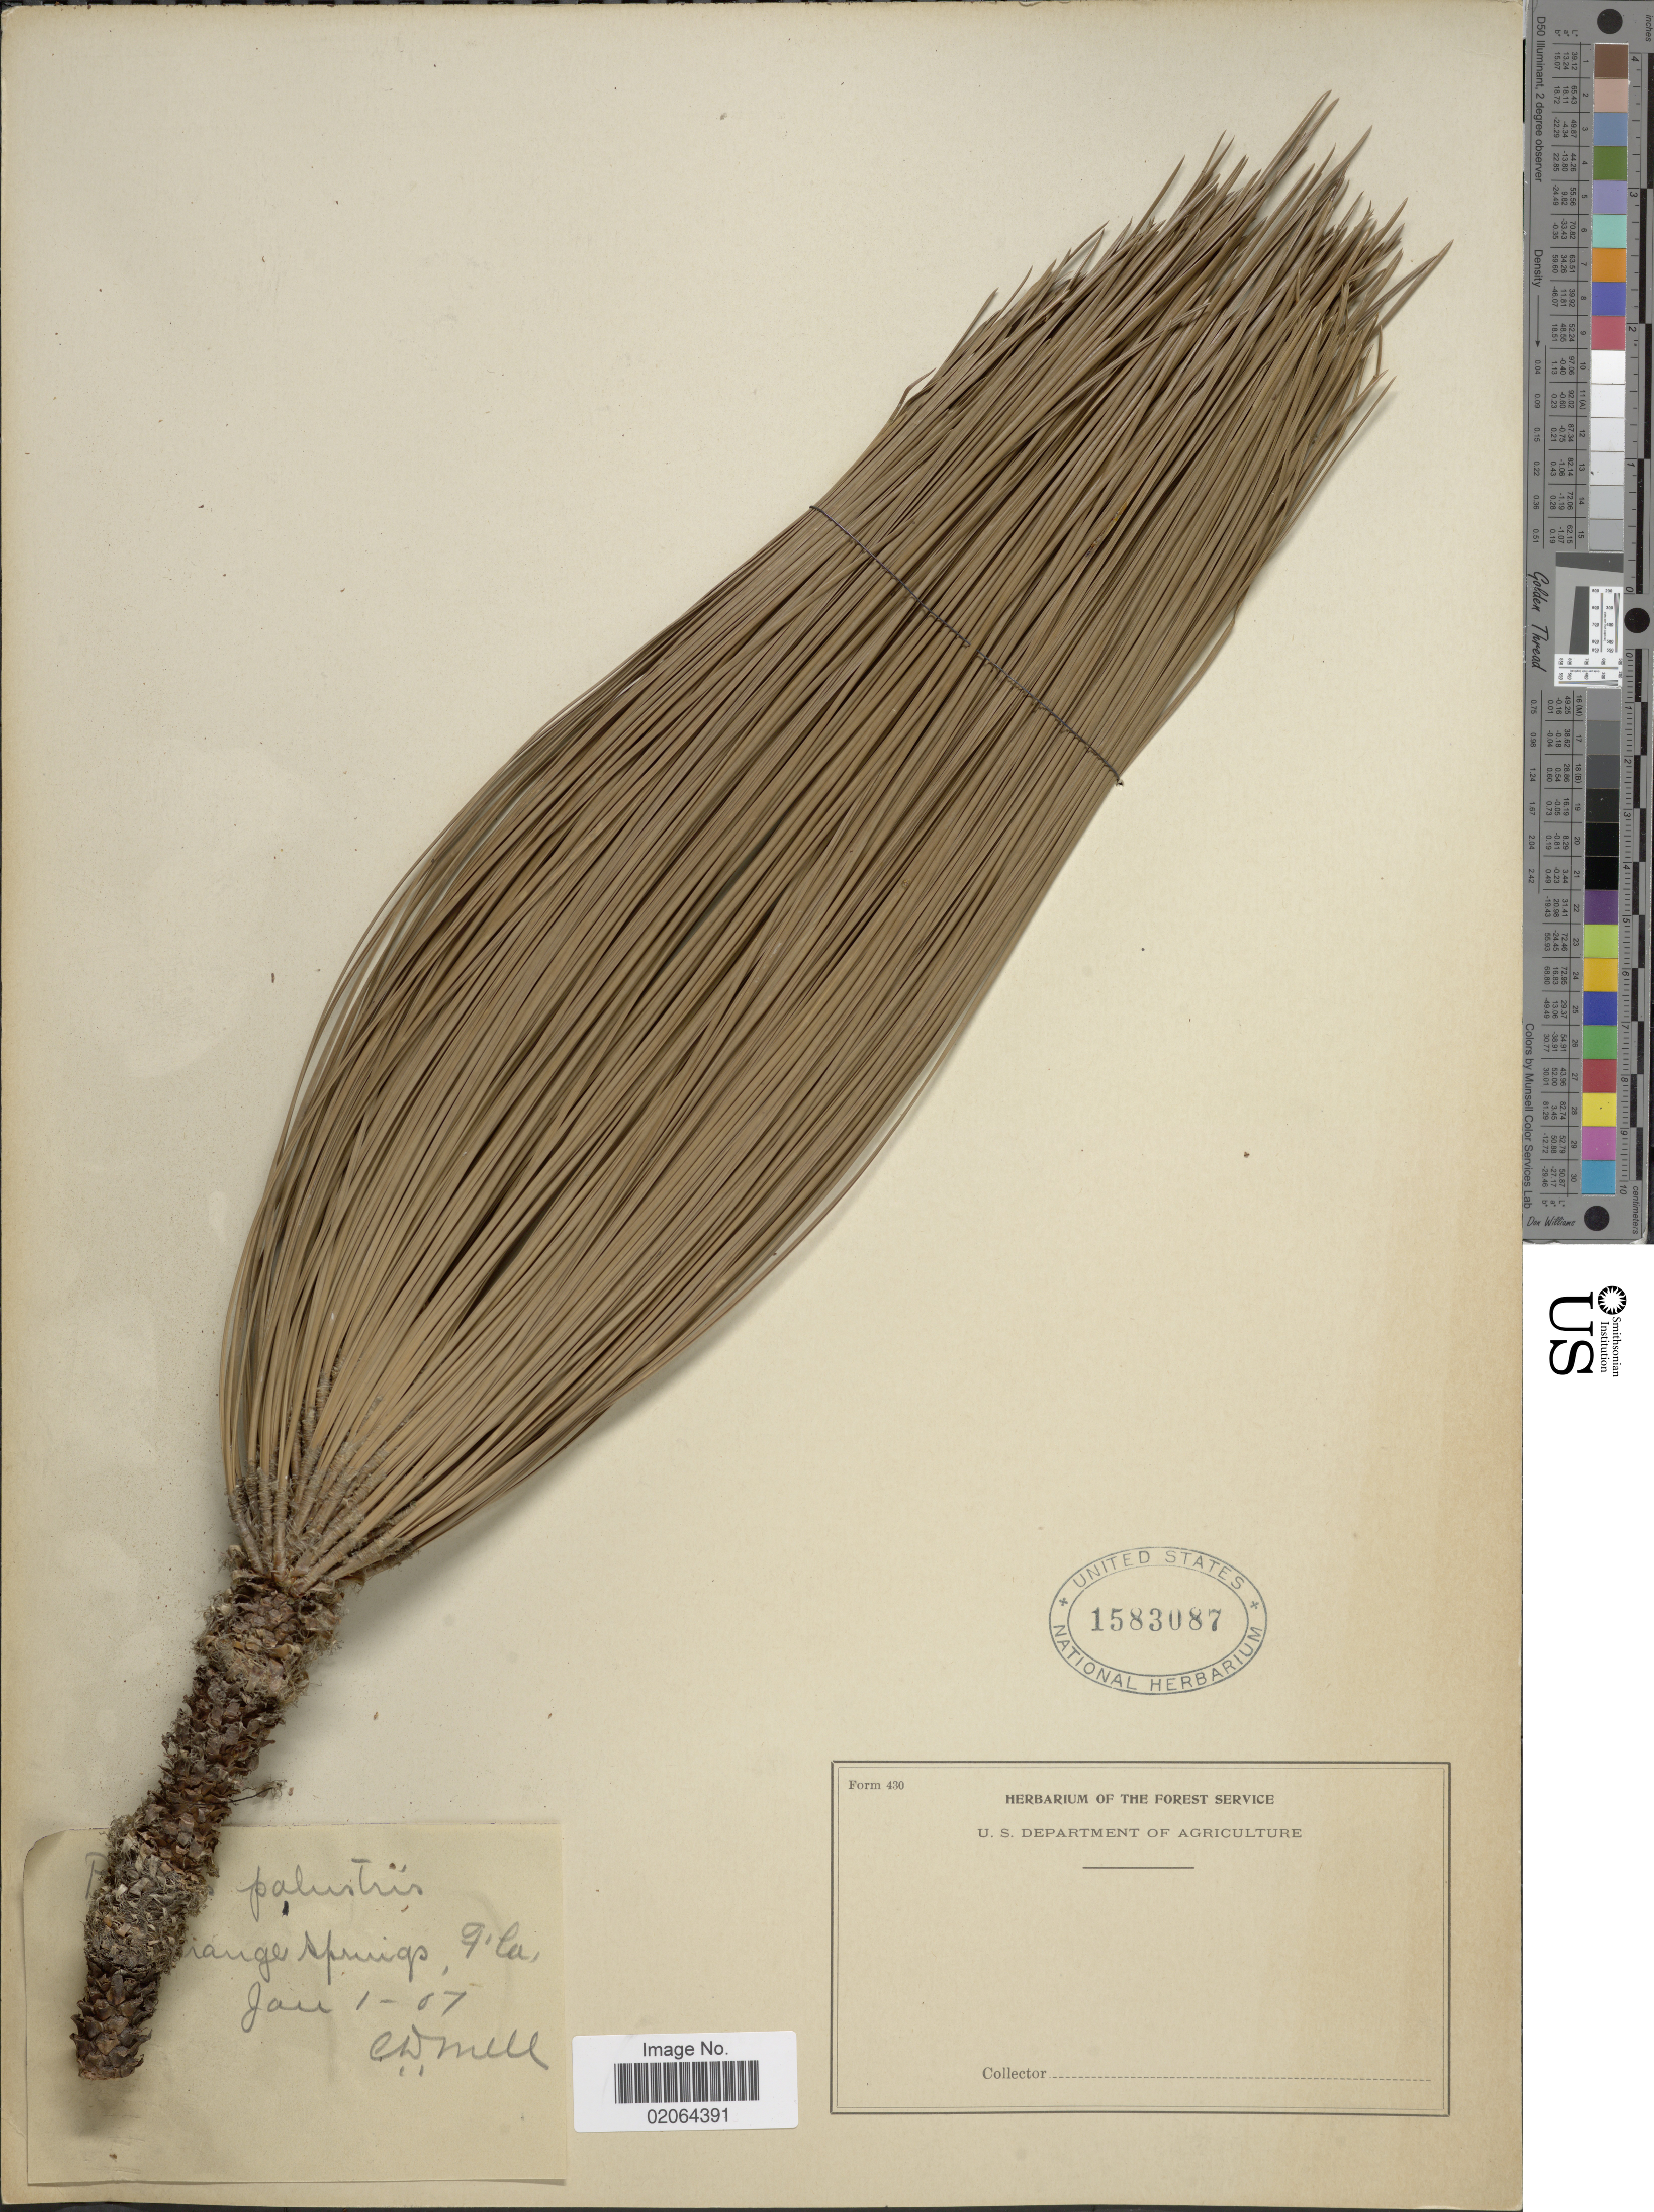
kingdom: Plantae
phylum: Tracheophyta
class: Pinopsida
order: Pinales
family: Pinaceae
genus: Pinus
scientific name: Pinus palustris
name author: Mill.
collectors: C. D. Mill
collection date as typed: Transcribed d/m/y: 1/1/7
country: United States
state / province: Florida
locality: Orange Springs, Fla.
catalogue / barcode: US 1583087